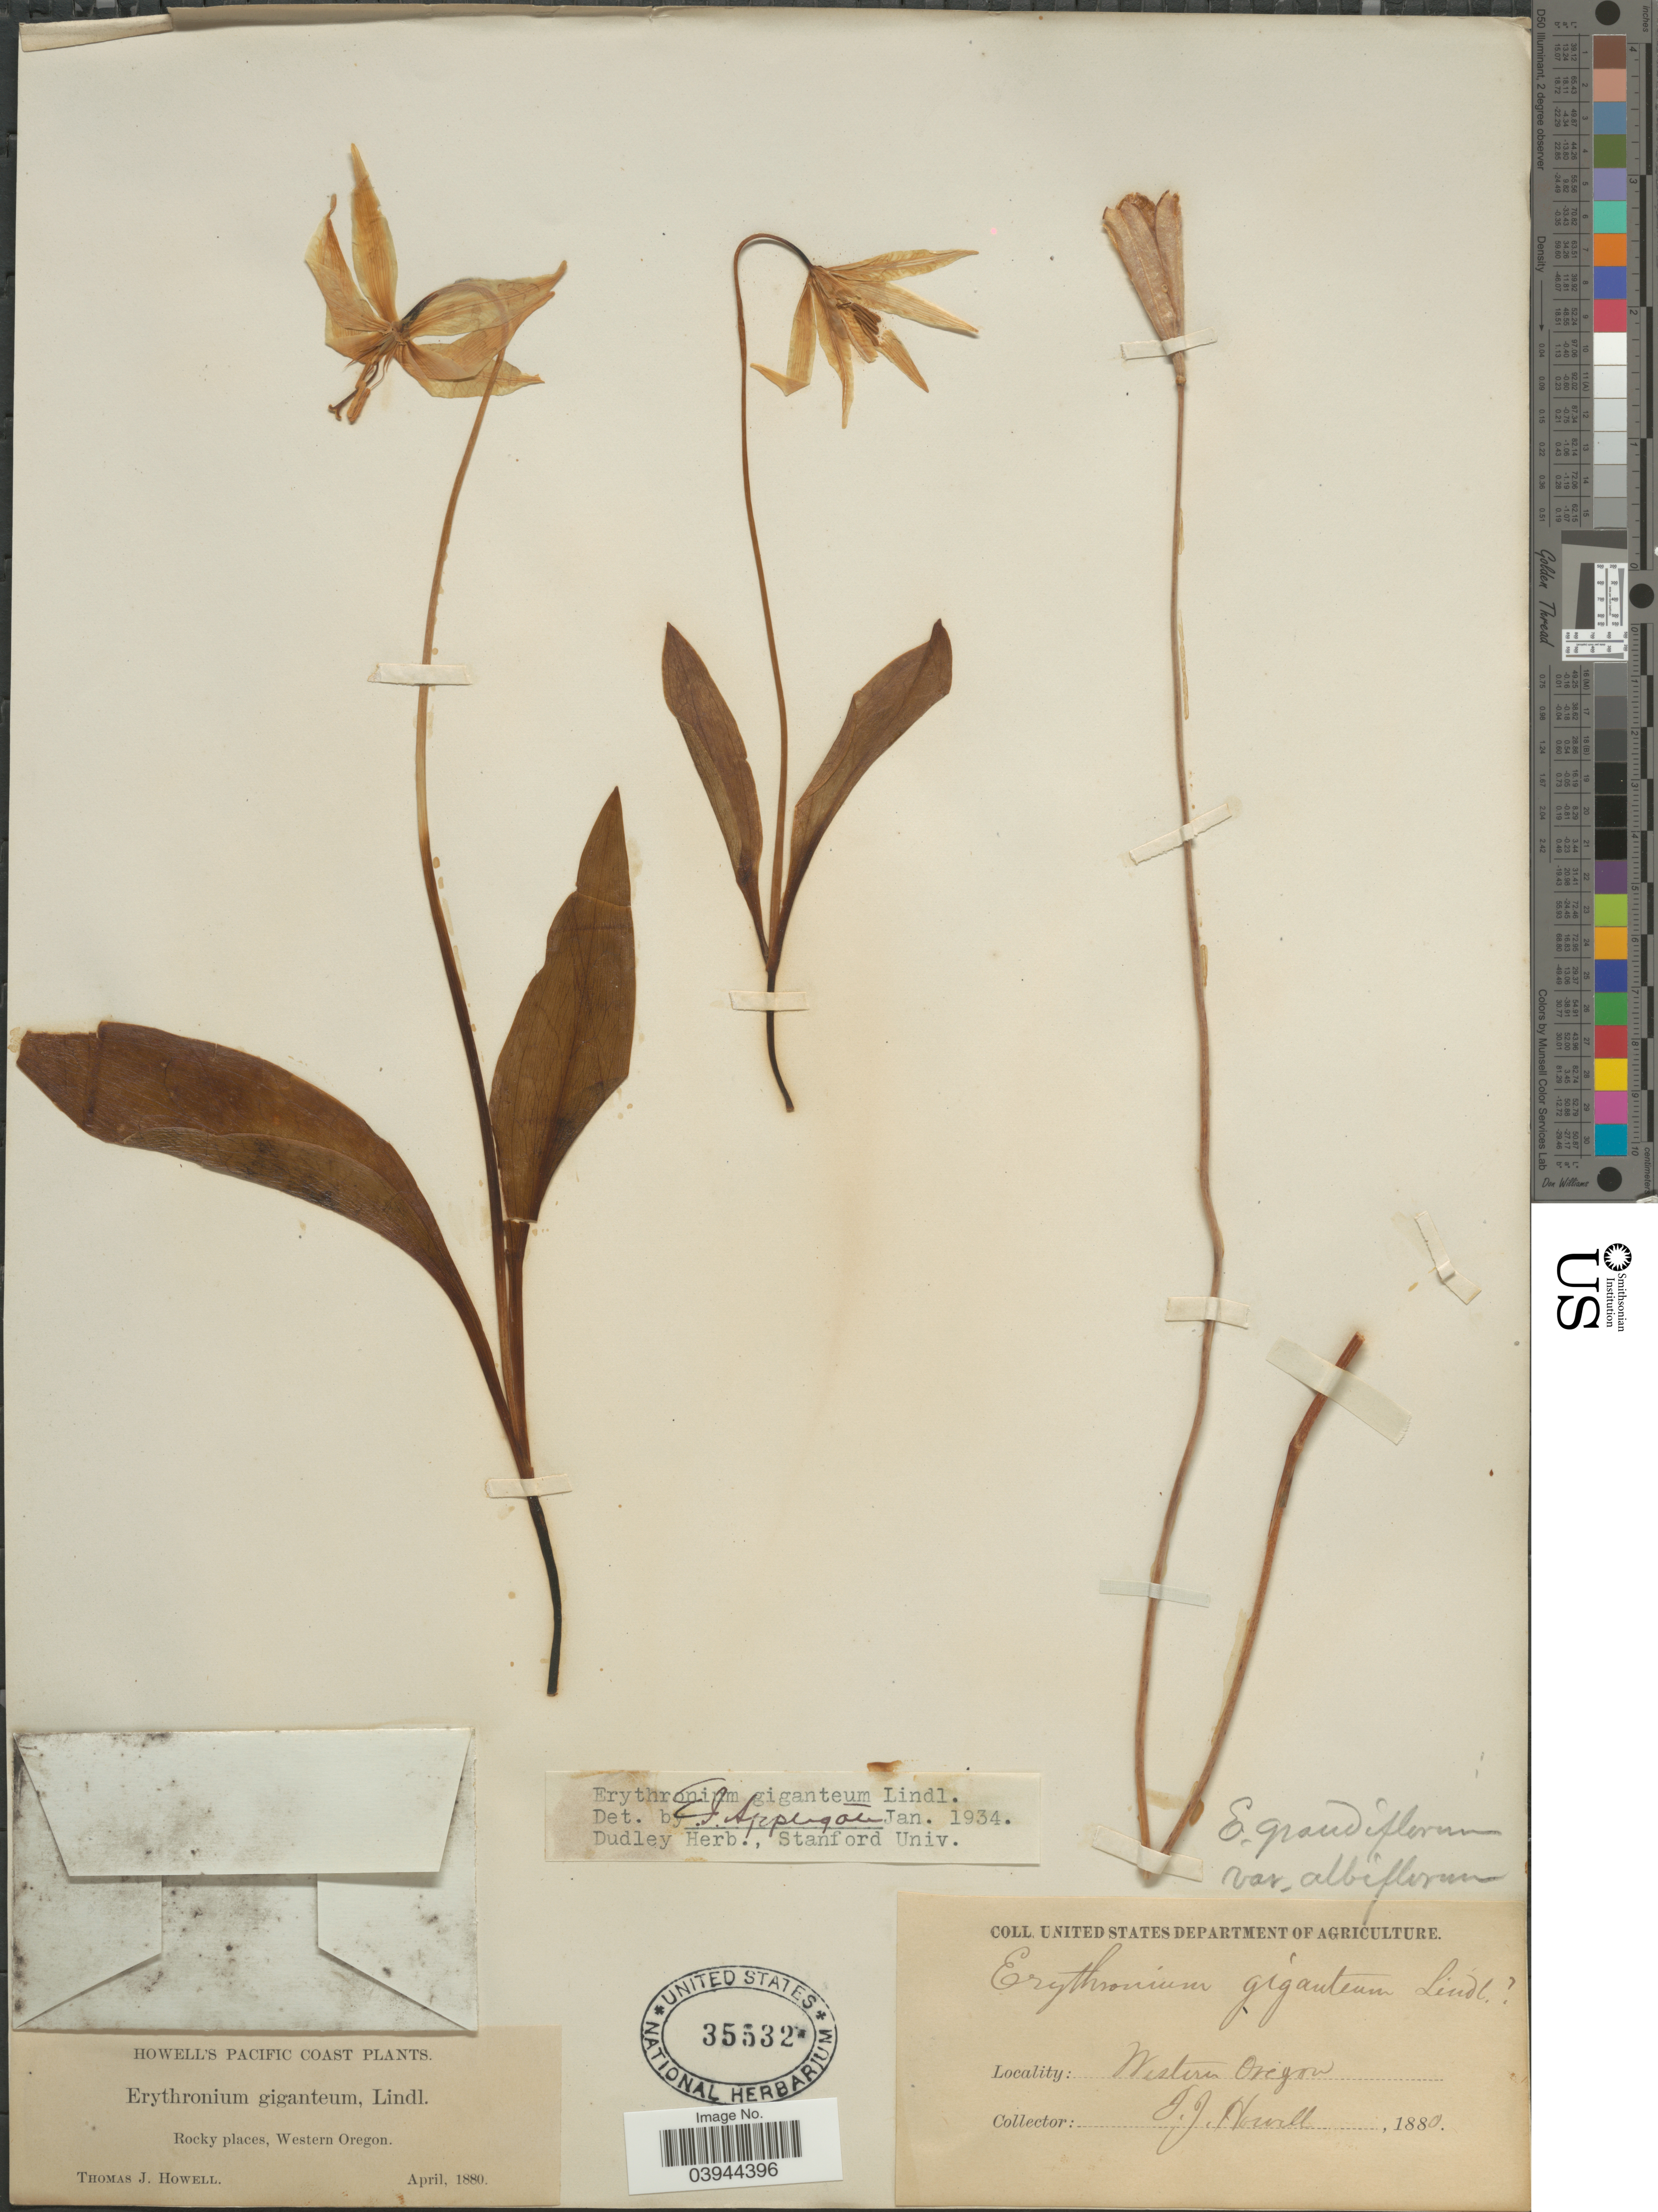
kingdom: Plantae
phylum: Tracheophyta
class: Liliopsida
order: Liliales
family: Liliaceae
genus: Erythronium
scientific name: Erythronium giganteum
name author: Lindl.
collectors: T. J. Howell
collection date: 1880-04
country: United States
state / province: Oregon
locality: Pacific Coast. Rocky places, Western Oregon.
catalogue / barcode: US 35532